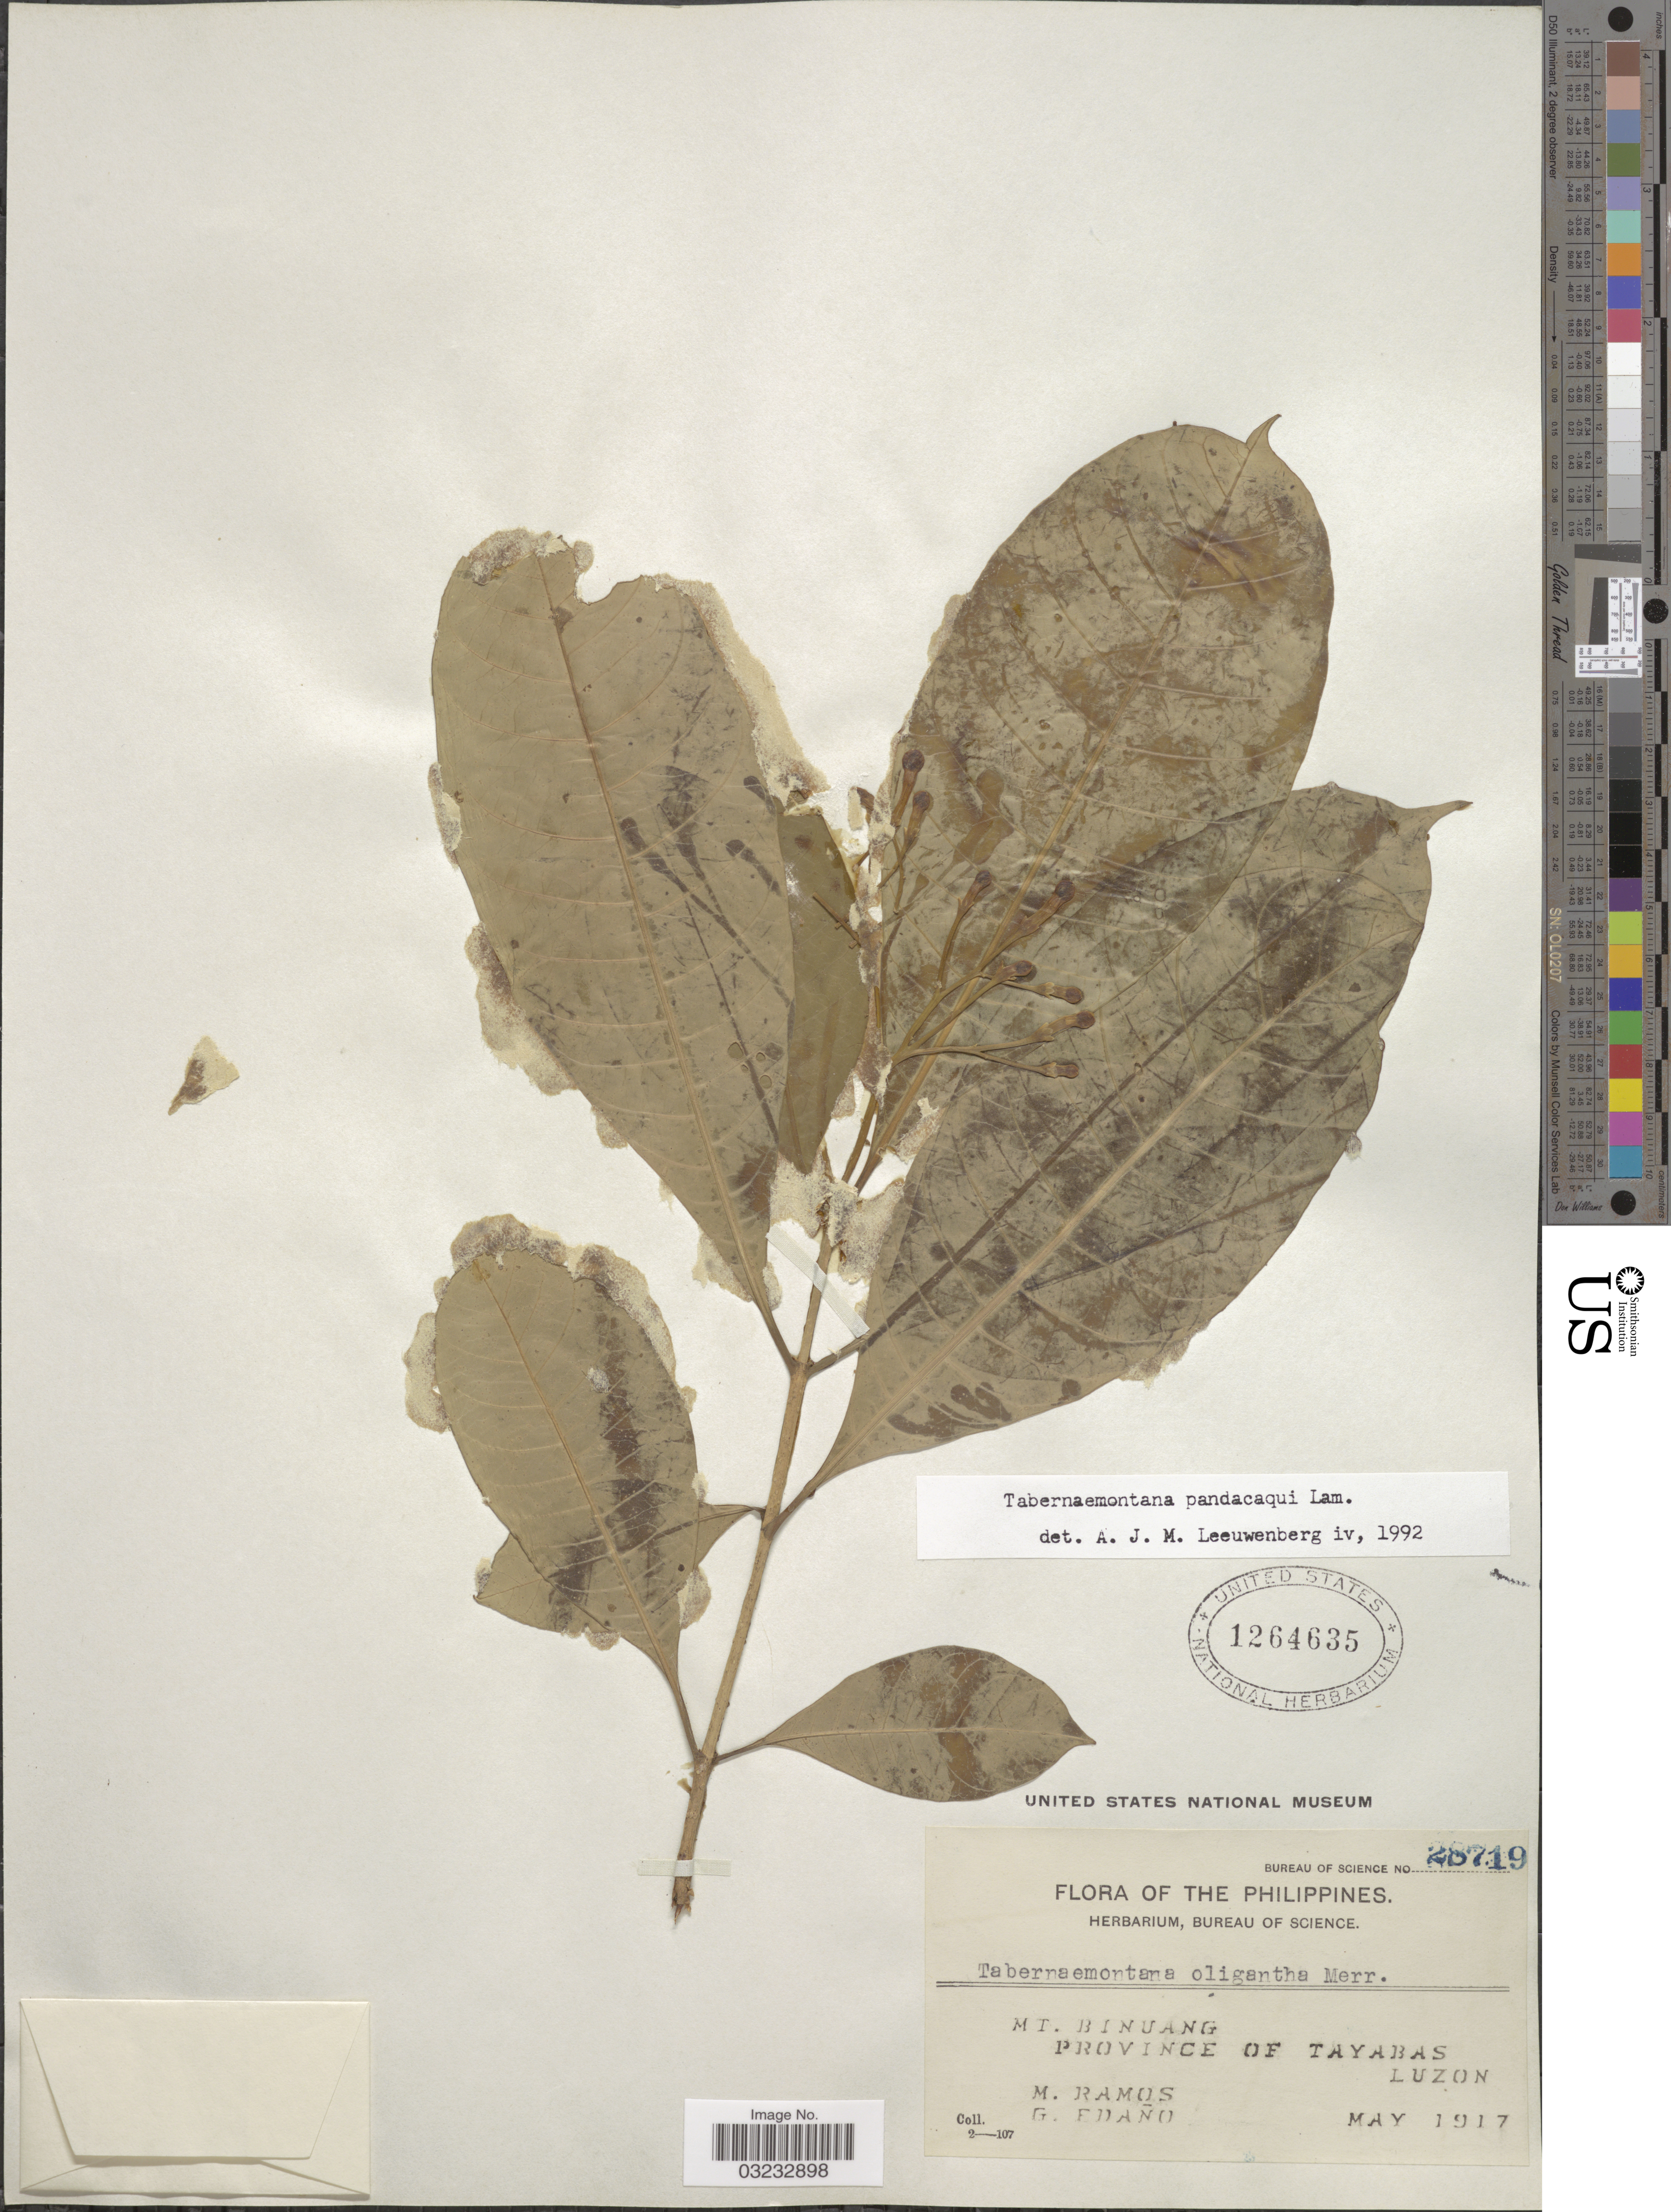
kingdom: Plantae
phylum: Tracheophyta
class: Magnoliopsida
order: Gentianales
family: Apocynaceae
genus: Tabernaemontana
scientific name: Tabernaemontana pandacaqui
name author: Poir.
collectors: M. Ramos & G. Edaño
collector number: Bureau of Science 28719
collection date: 1917-05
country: Philippines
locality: Mt. Binuang, Province of Tayabas, Luzon.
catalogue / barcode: US 1264635